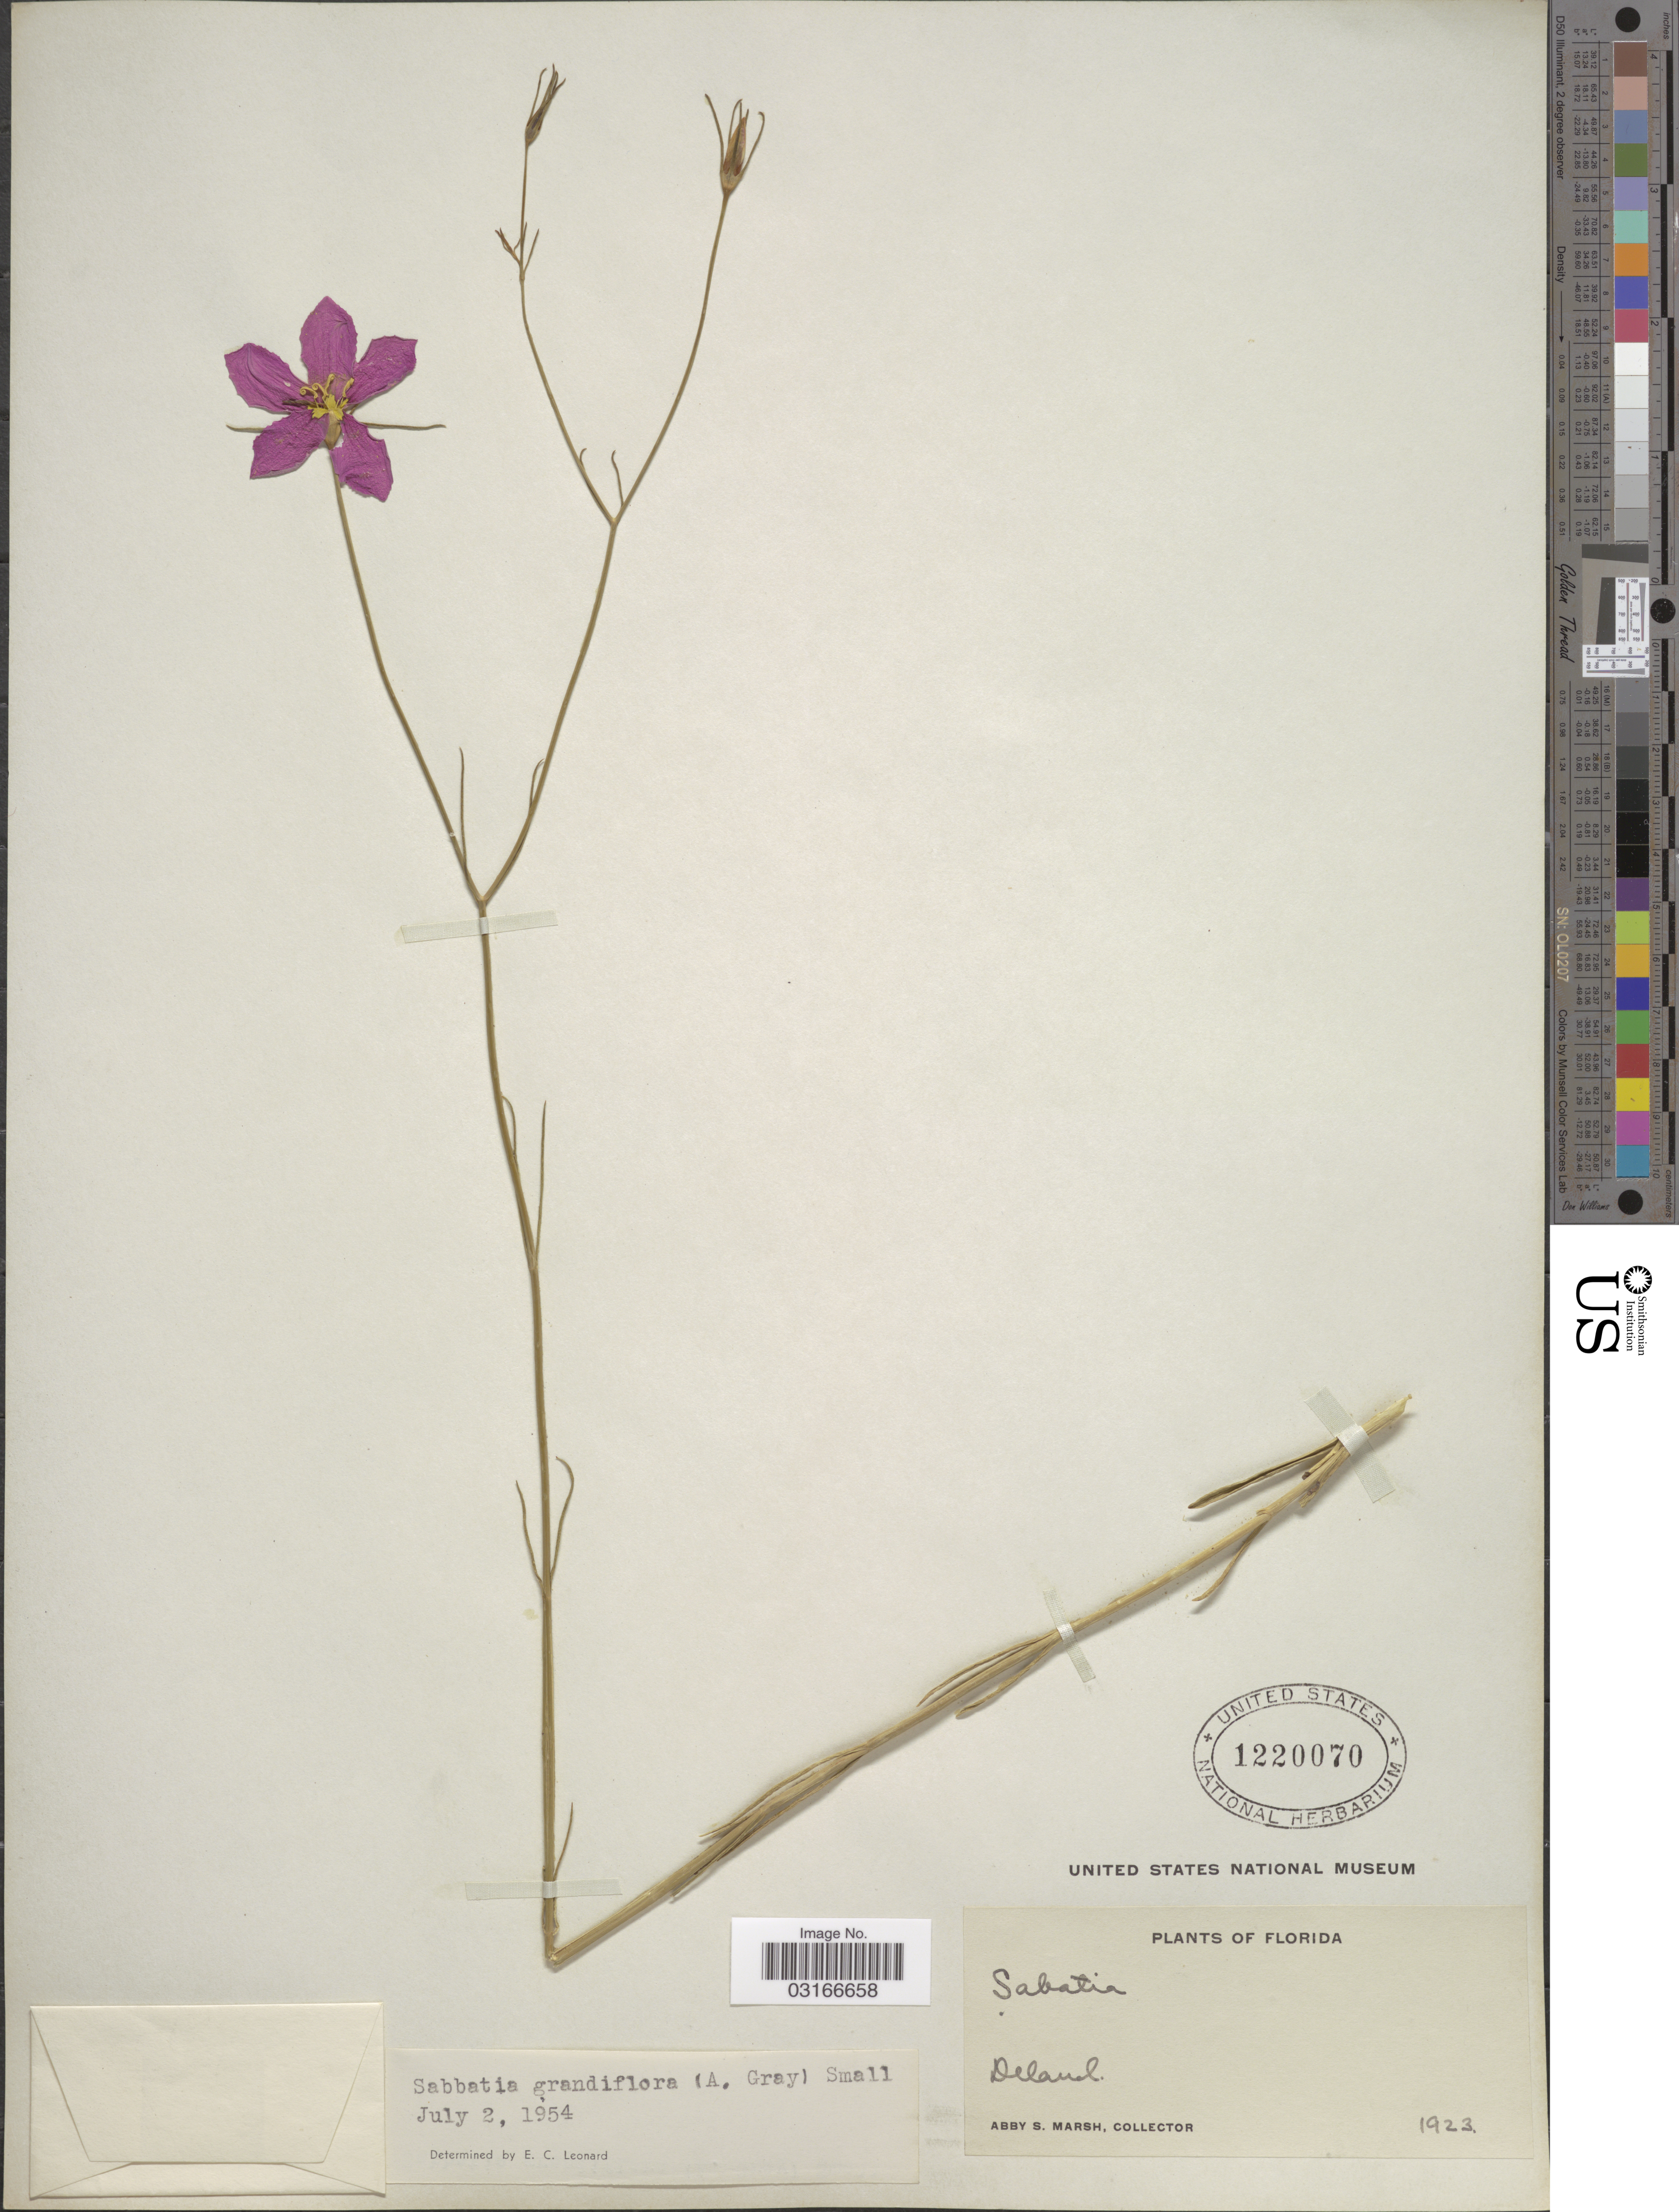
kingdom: Plantae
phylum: Tracheophyta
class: Magnoliopsida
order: Gentianales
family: Gentianaceae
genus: Sabatia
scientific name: Sabatia grandiflora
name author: (A. Gray) Small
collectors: A. S. Marsh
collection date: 1923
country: United States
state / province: Florida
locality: Deland.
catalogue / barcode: US 1220070